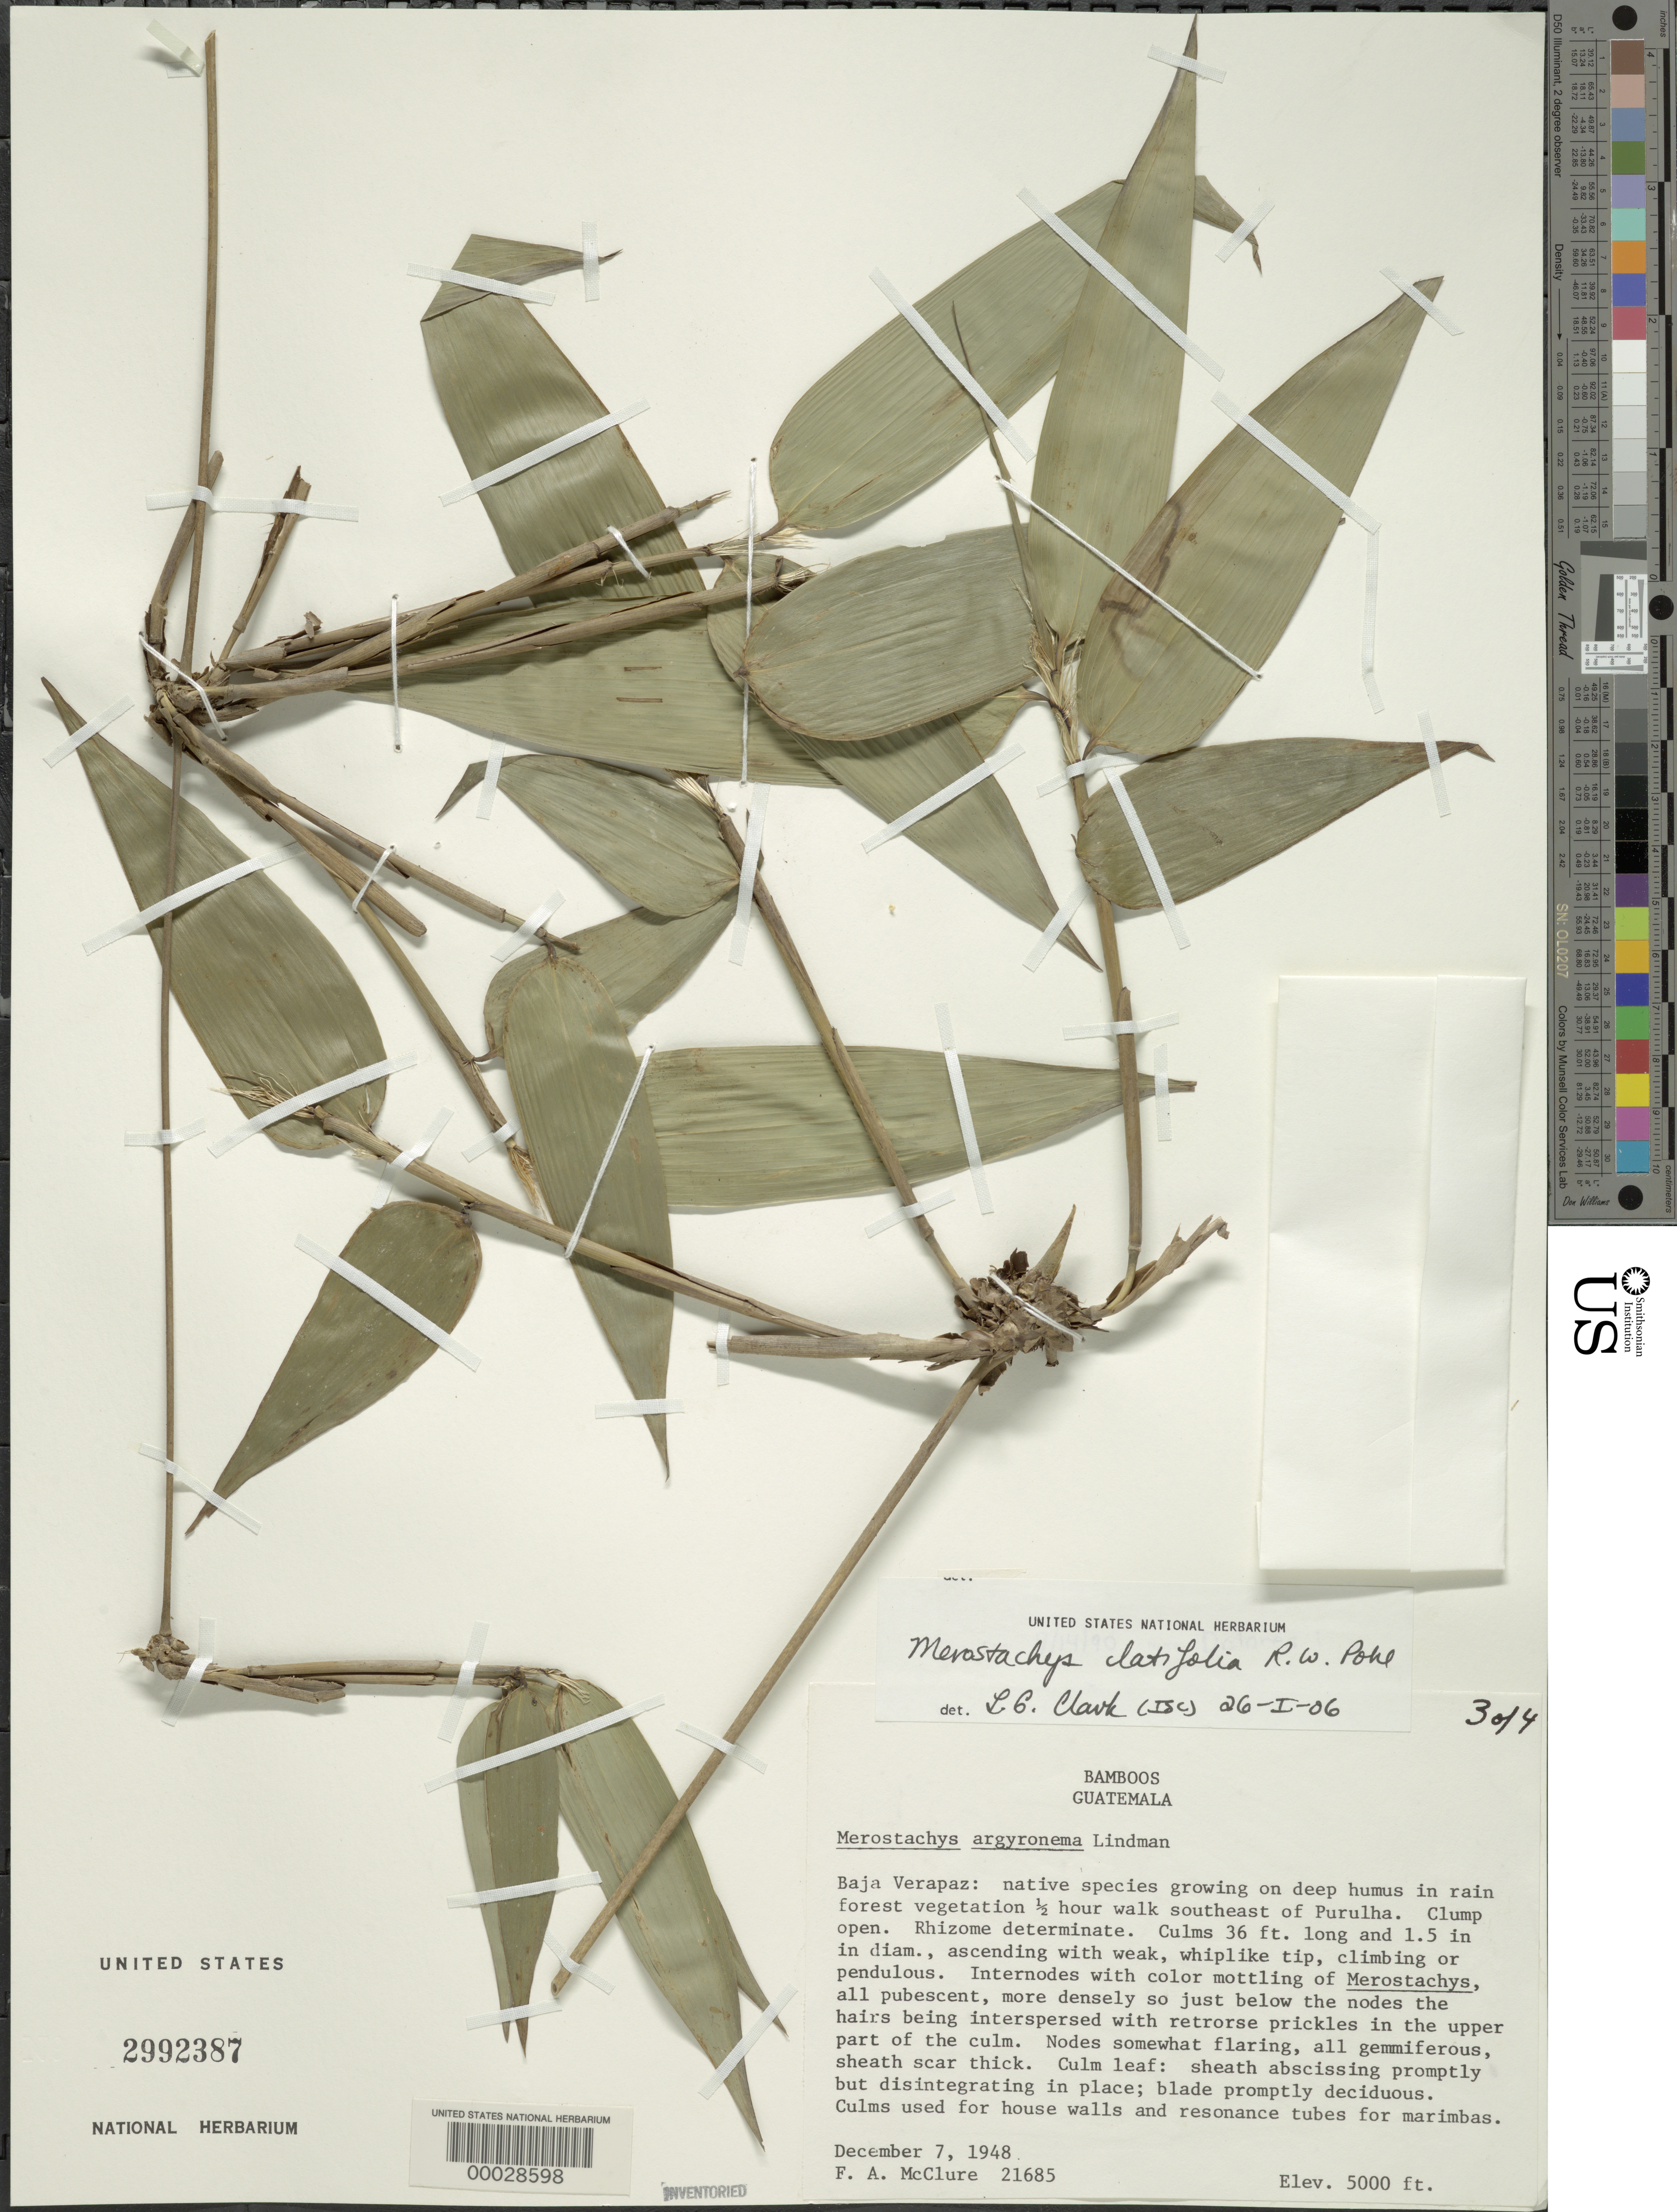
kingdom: Plantae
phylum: Tracheophyta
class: Liliopsida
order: Poales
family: Poaceae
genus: Merostachys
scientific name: Merostachys latifolia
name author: R.W. Pohl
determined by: Clark, Lynn G., (ISC), Iowa State University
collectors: F. A. McClure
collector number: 21685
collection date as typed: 07 Dec 1948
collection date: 1948-12-07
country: Guatemala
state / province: Baja Verapaz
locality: Purulka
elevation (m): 1525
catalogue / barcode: US 2992387